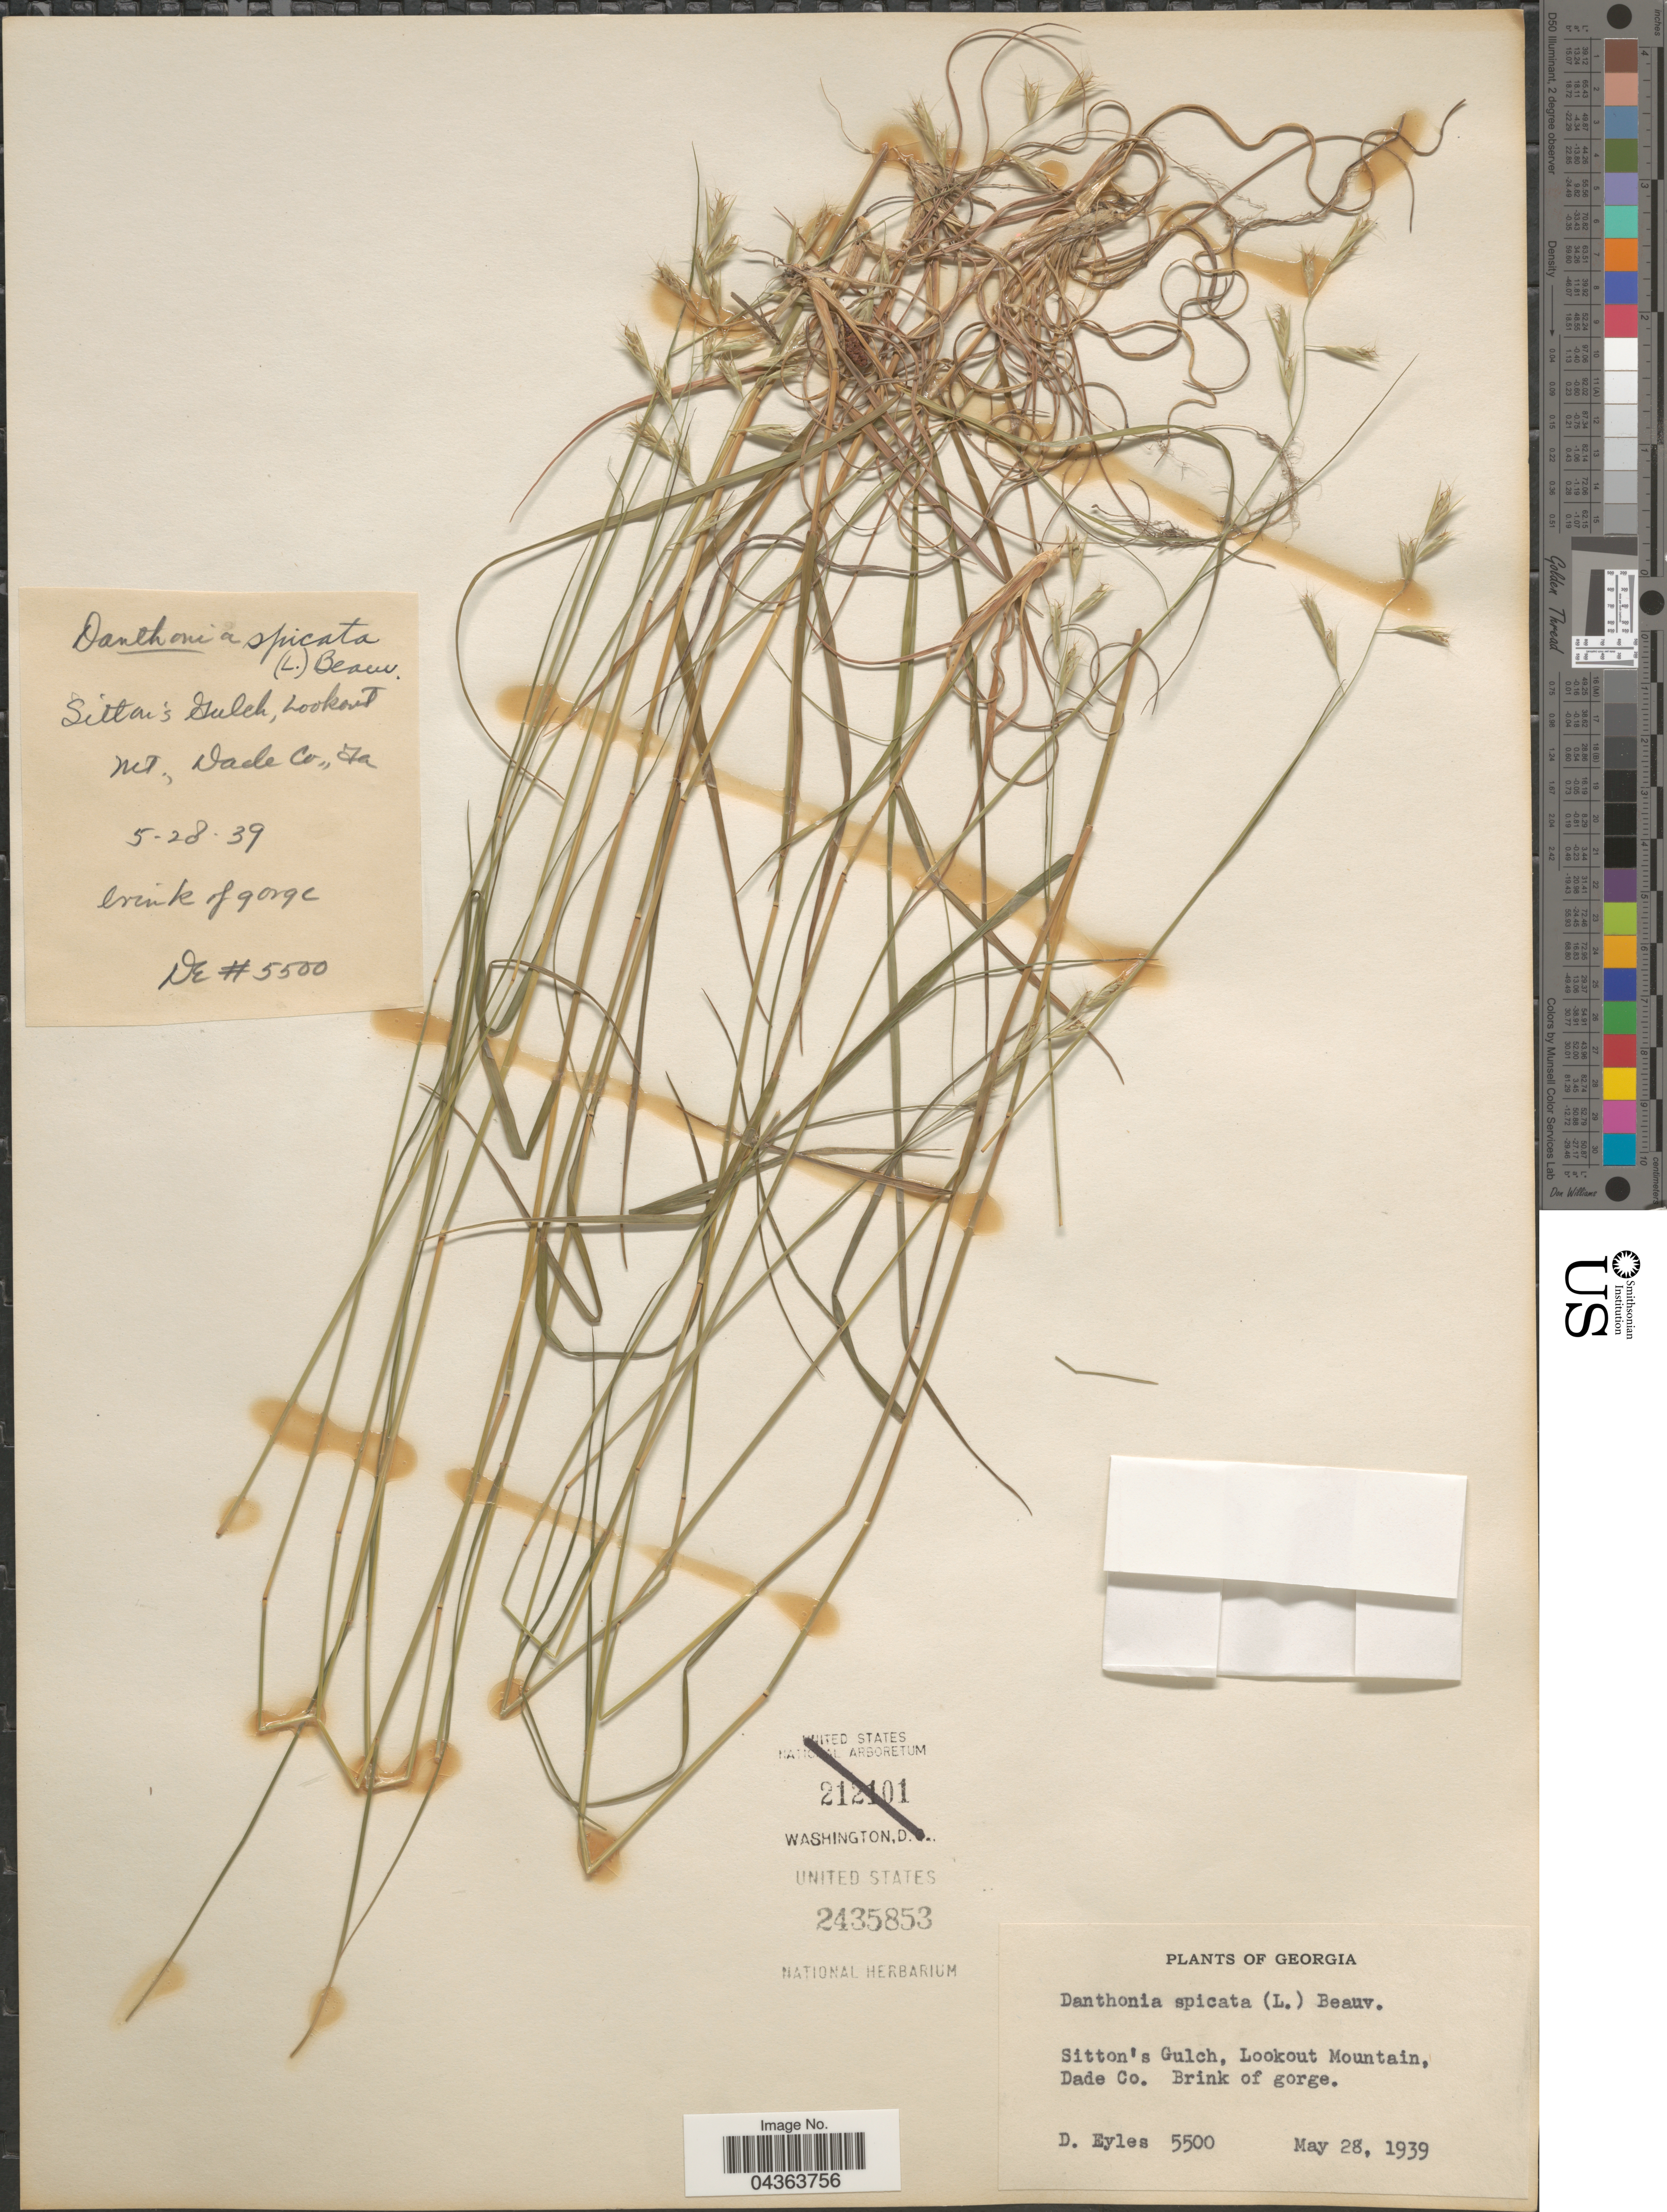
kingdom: Plantae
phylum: Tracheophyta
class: Liliopsida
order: Poales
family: Poaceae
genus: Danthonia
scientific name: Danthonia spicata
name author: (L.) P. Beauv. ex Roem. & Schult.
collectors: D. Eyles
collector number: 5500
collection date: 1939-05-28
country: United States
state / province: Georgia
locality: Sitton's Gulch, Lookout Mountain, Dade Co. Brink of gorge.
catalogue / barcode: US 2435853